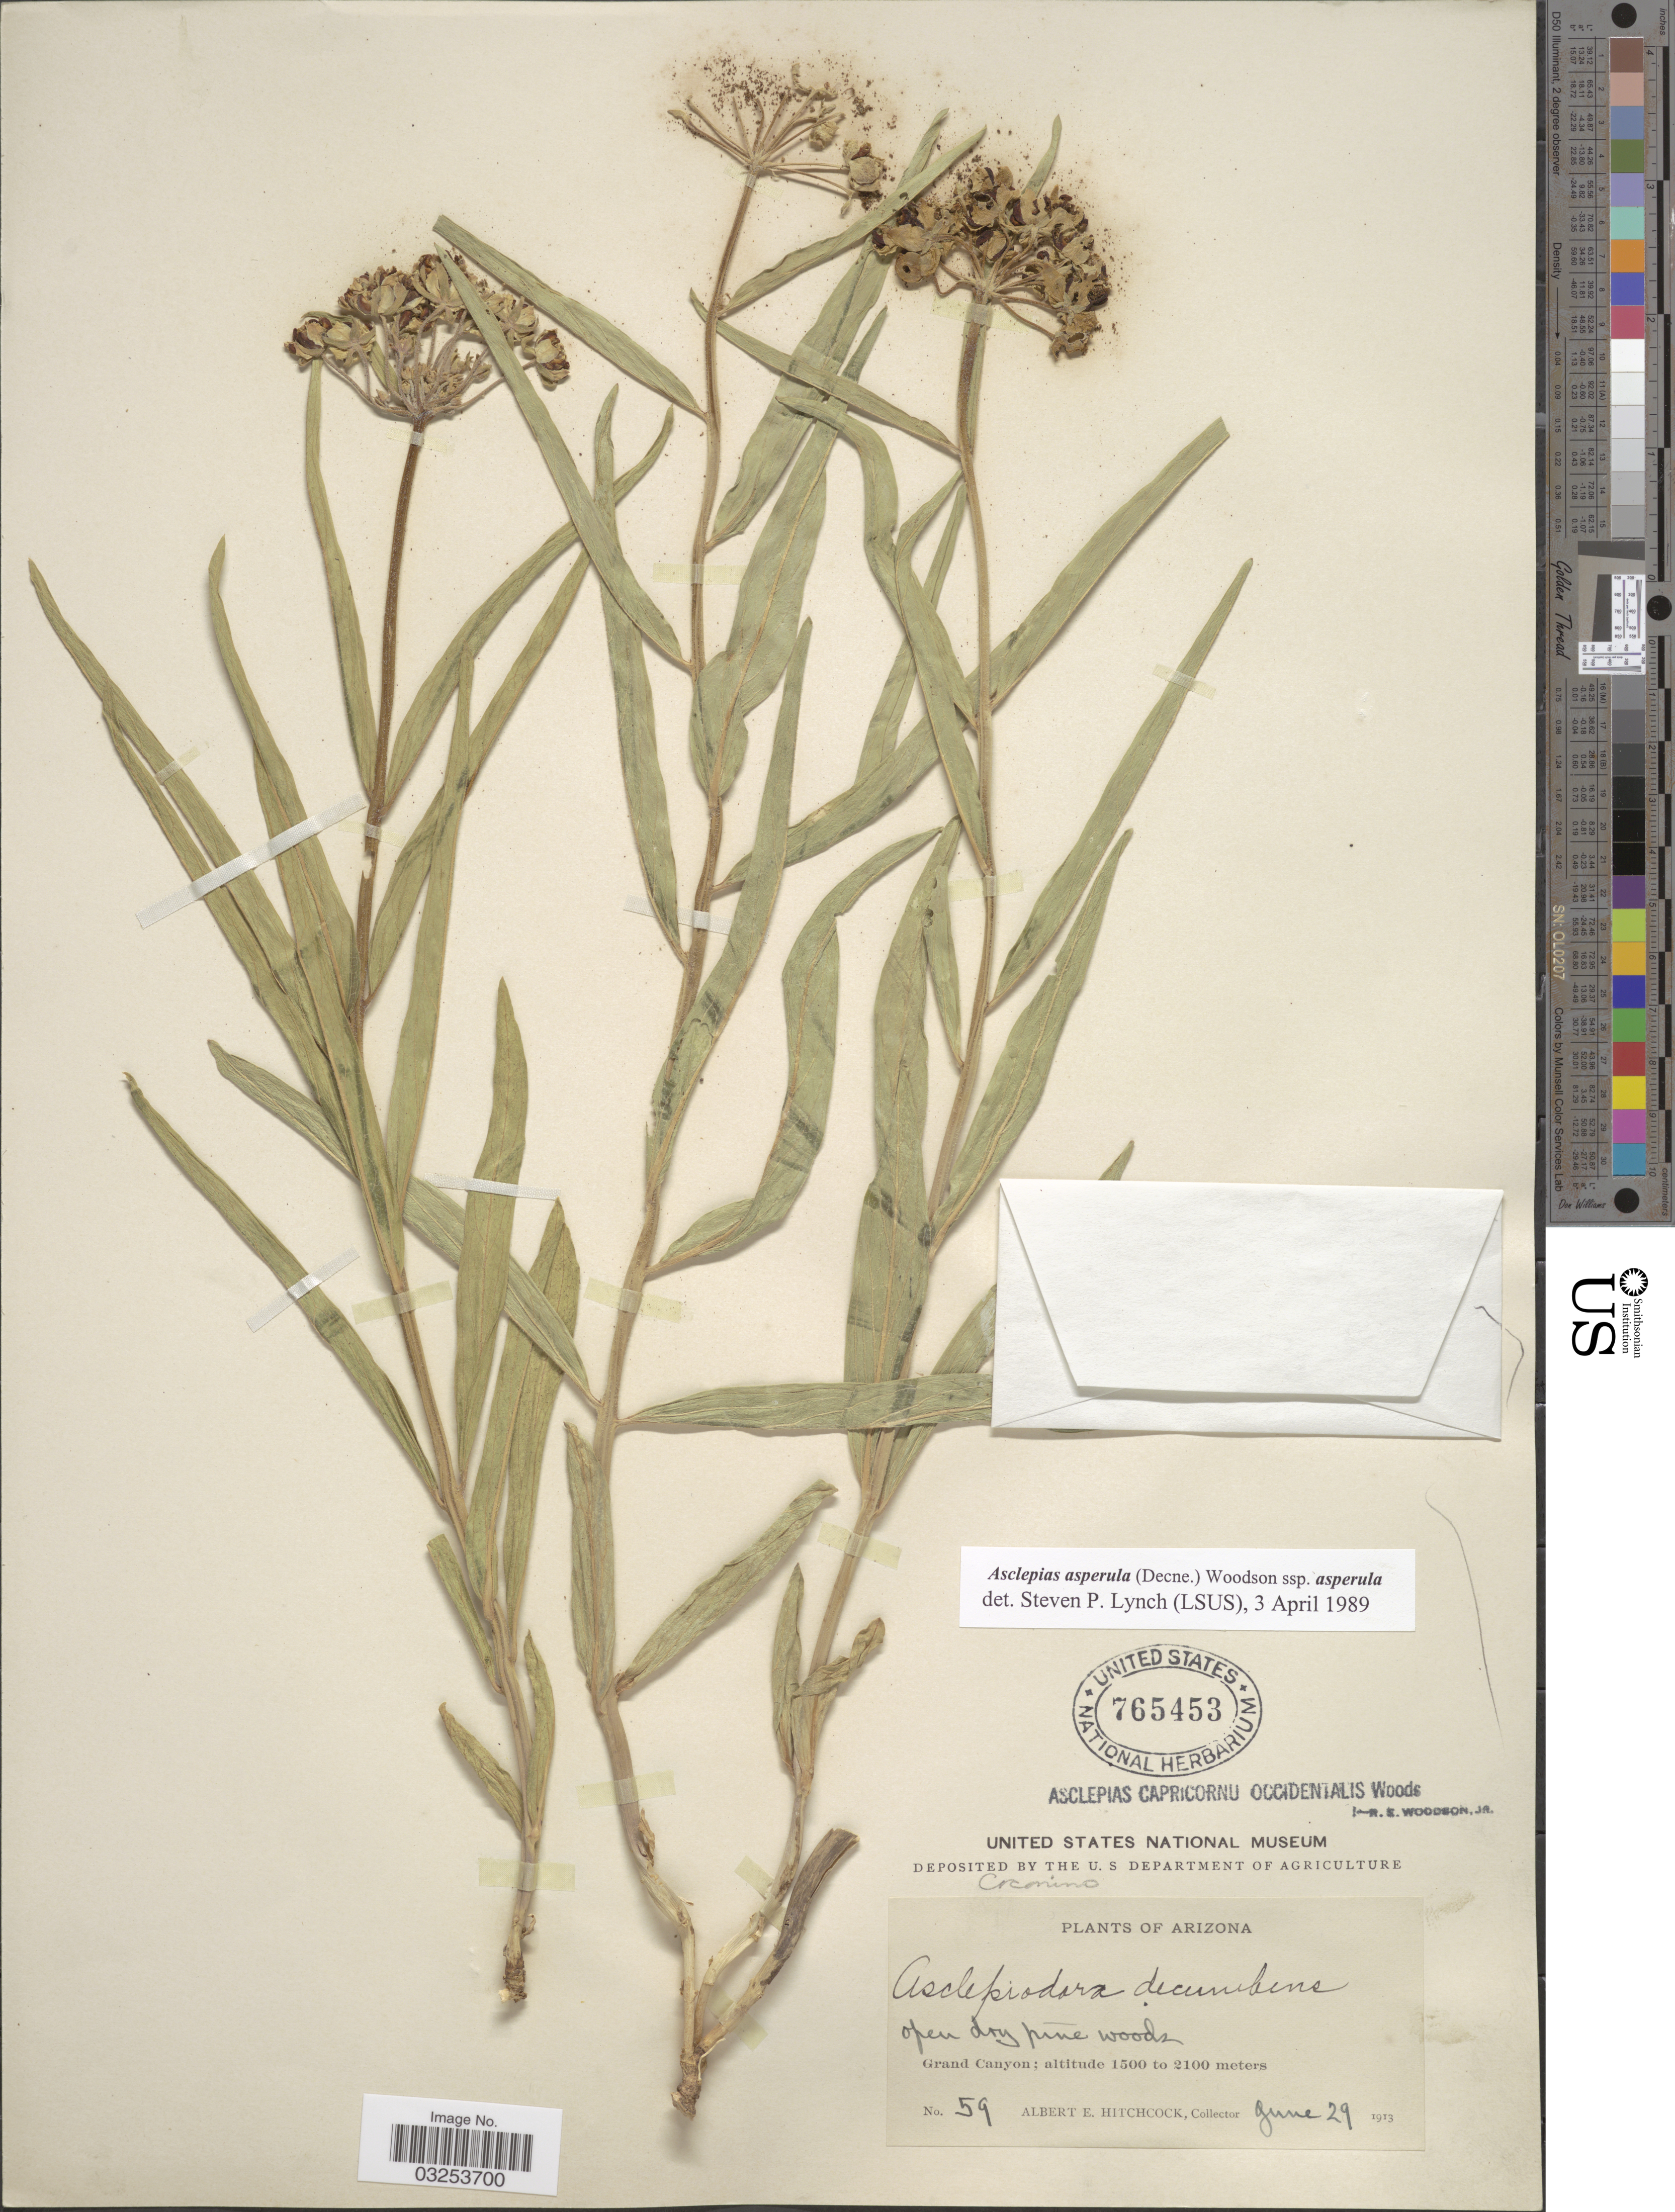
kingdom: Plantae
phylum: Tracheophyta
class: Magnoliopsida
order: Gentianales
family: Apocynaceae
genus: Asclepias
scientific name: Asclepias asperula subsp. asperula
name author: (Decne.) Woodson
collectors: A. Hitchcock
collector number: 59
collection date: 1913-06-29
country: United States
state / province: Arizona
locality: Grand Canyon. Coconino.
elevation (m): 1500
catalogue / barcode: US 765453